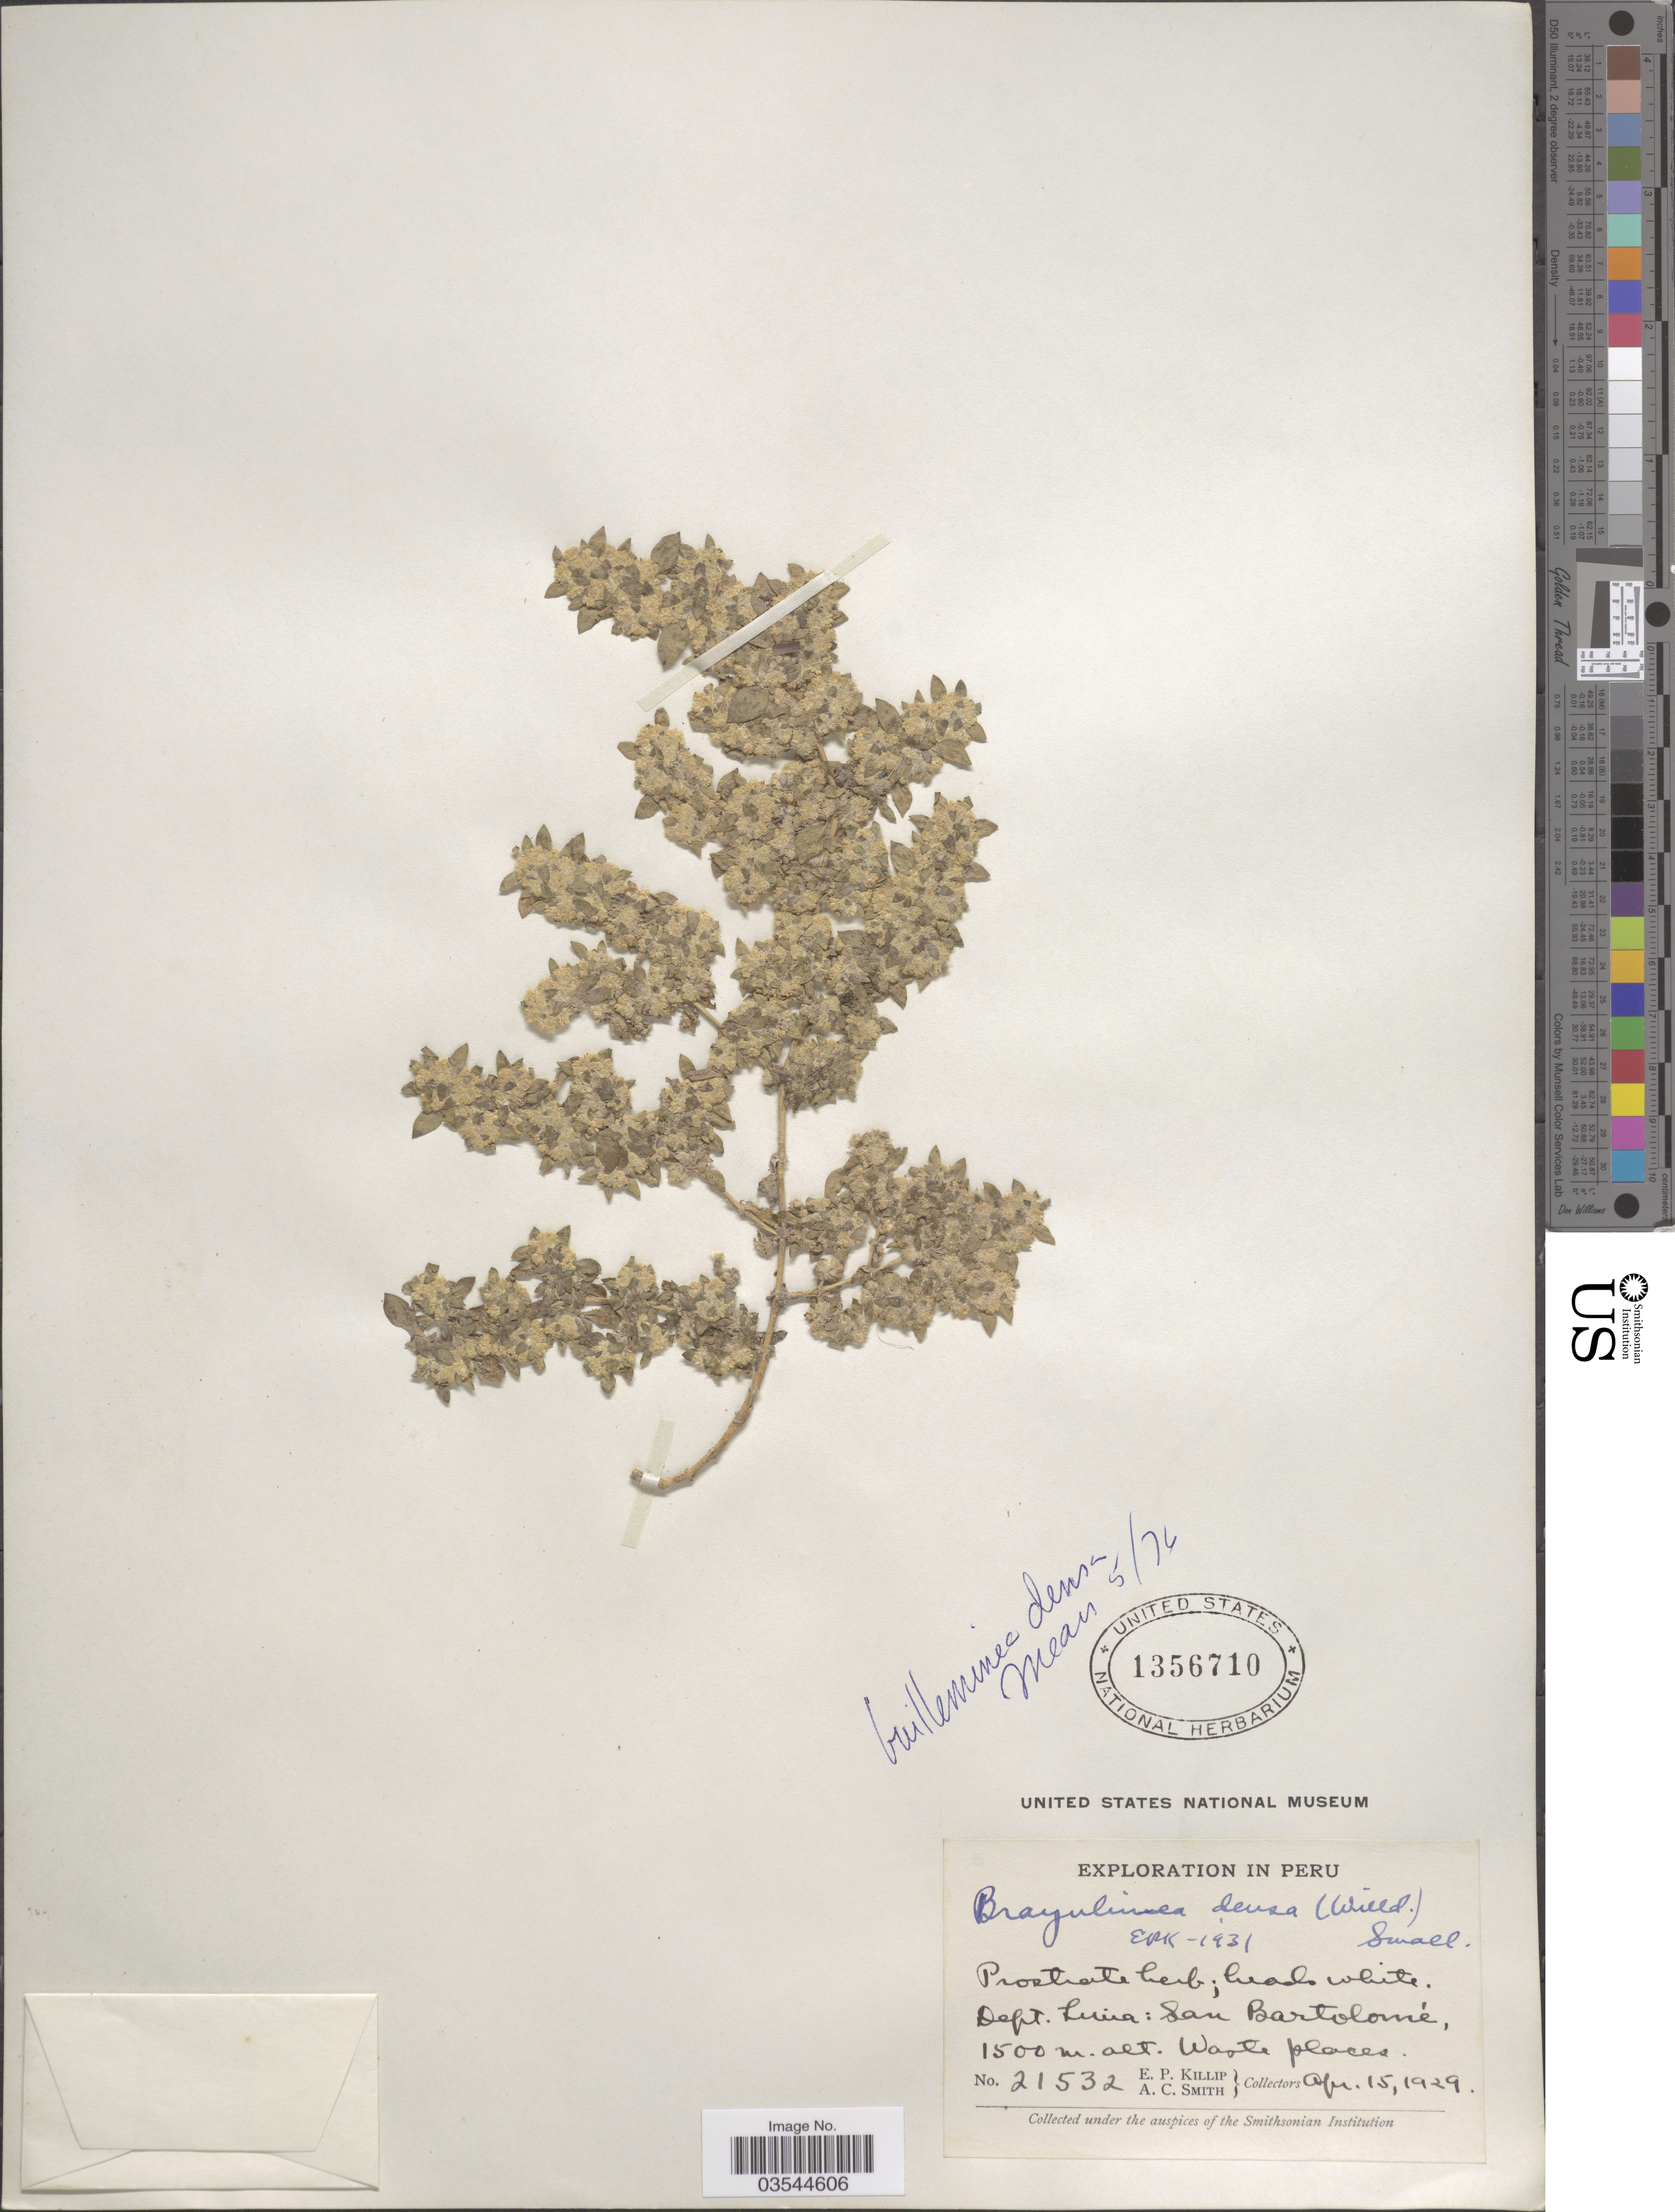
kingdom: Plantae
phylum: Tracheophyta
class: Magnoliopsida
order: Caryophyllales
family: Amaranthaceae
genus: Guilleminea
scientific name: Guilleminea densa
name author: (Humb. & Bonpl. ex Schult.) Moq.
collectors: E. P. Killip & A. C. Smith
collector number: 21532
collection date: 1929-04-15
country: Peru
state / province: Lima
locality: Dept. Lima: San Bartolomé.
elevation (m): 1500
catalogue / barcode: US 1356710